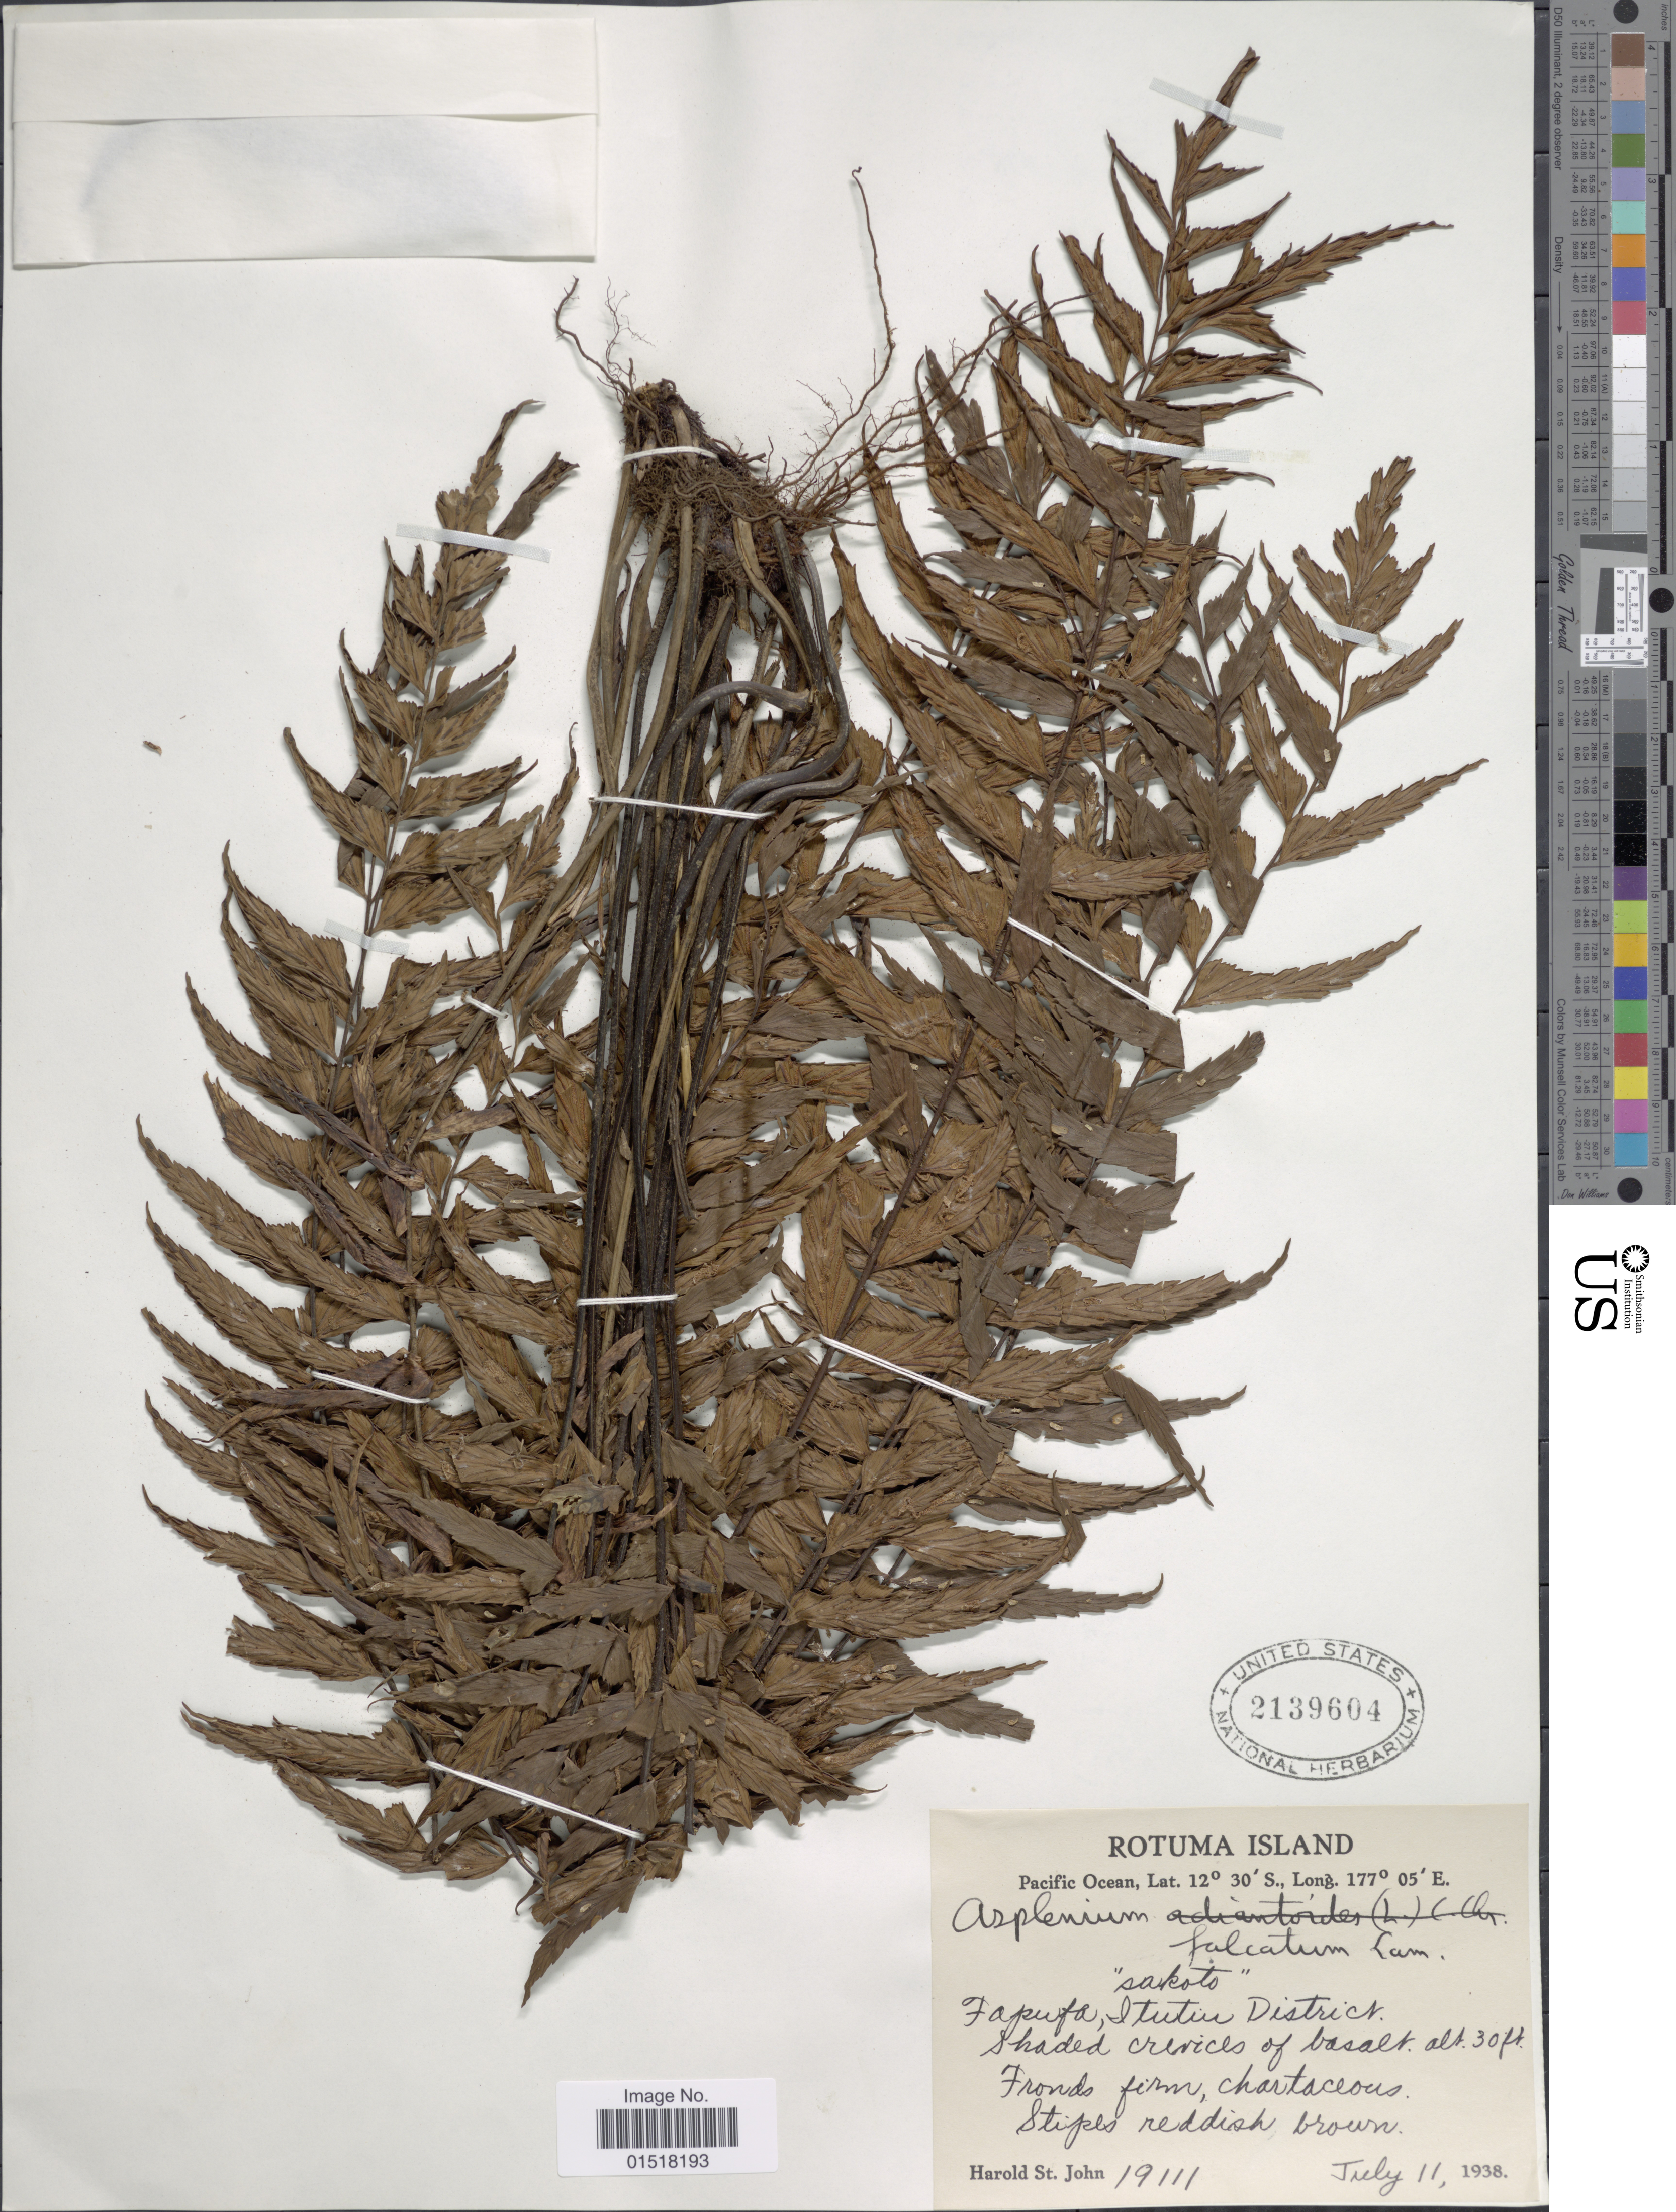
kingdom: Plantae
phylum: Tracheophyta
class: Polypodiopsida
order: Polypodiales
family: Aspleniaceae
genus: Asplenium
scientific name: Asplenium polyodon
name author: G. Forst.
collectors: H. St. John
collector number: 19111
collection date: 1938-07-11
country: Fiji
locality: Rotuma Island. Pacific Ocean. Fapufa, Itutui District.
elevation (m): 9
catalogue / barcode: US 2139604